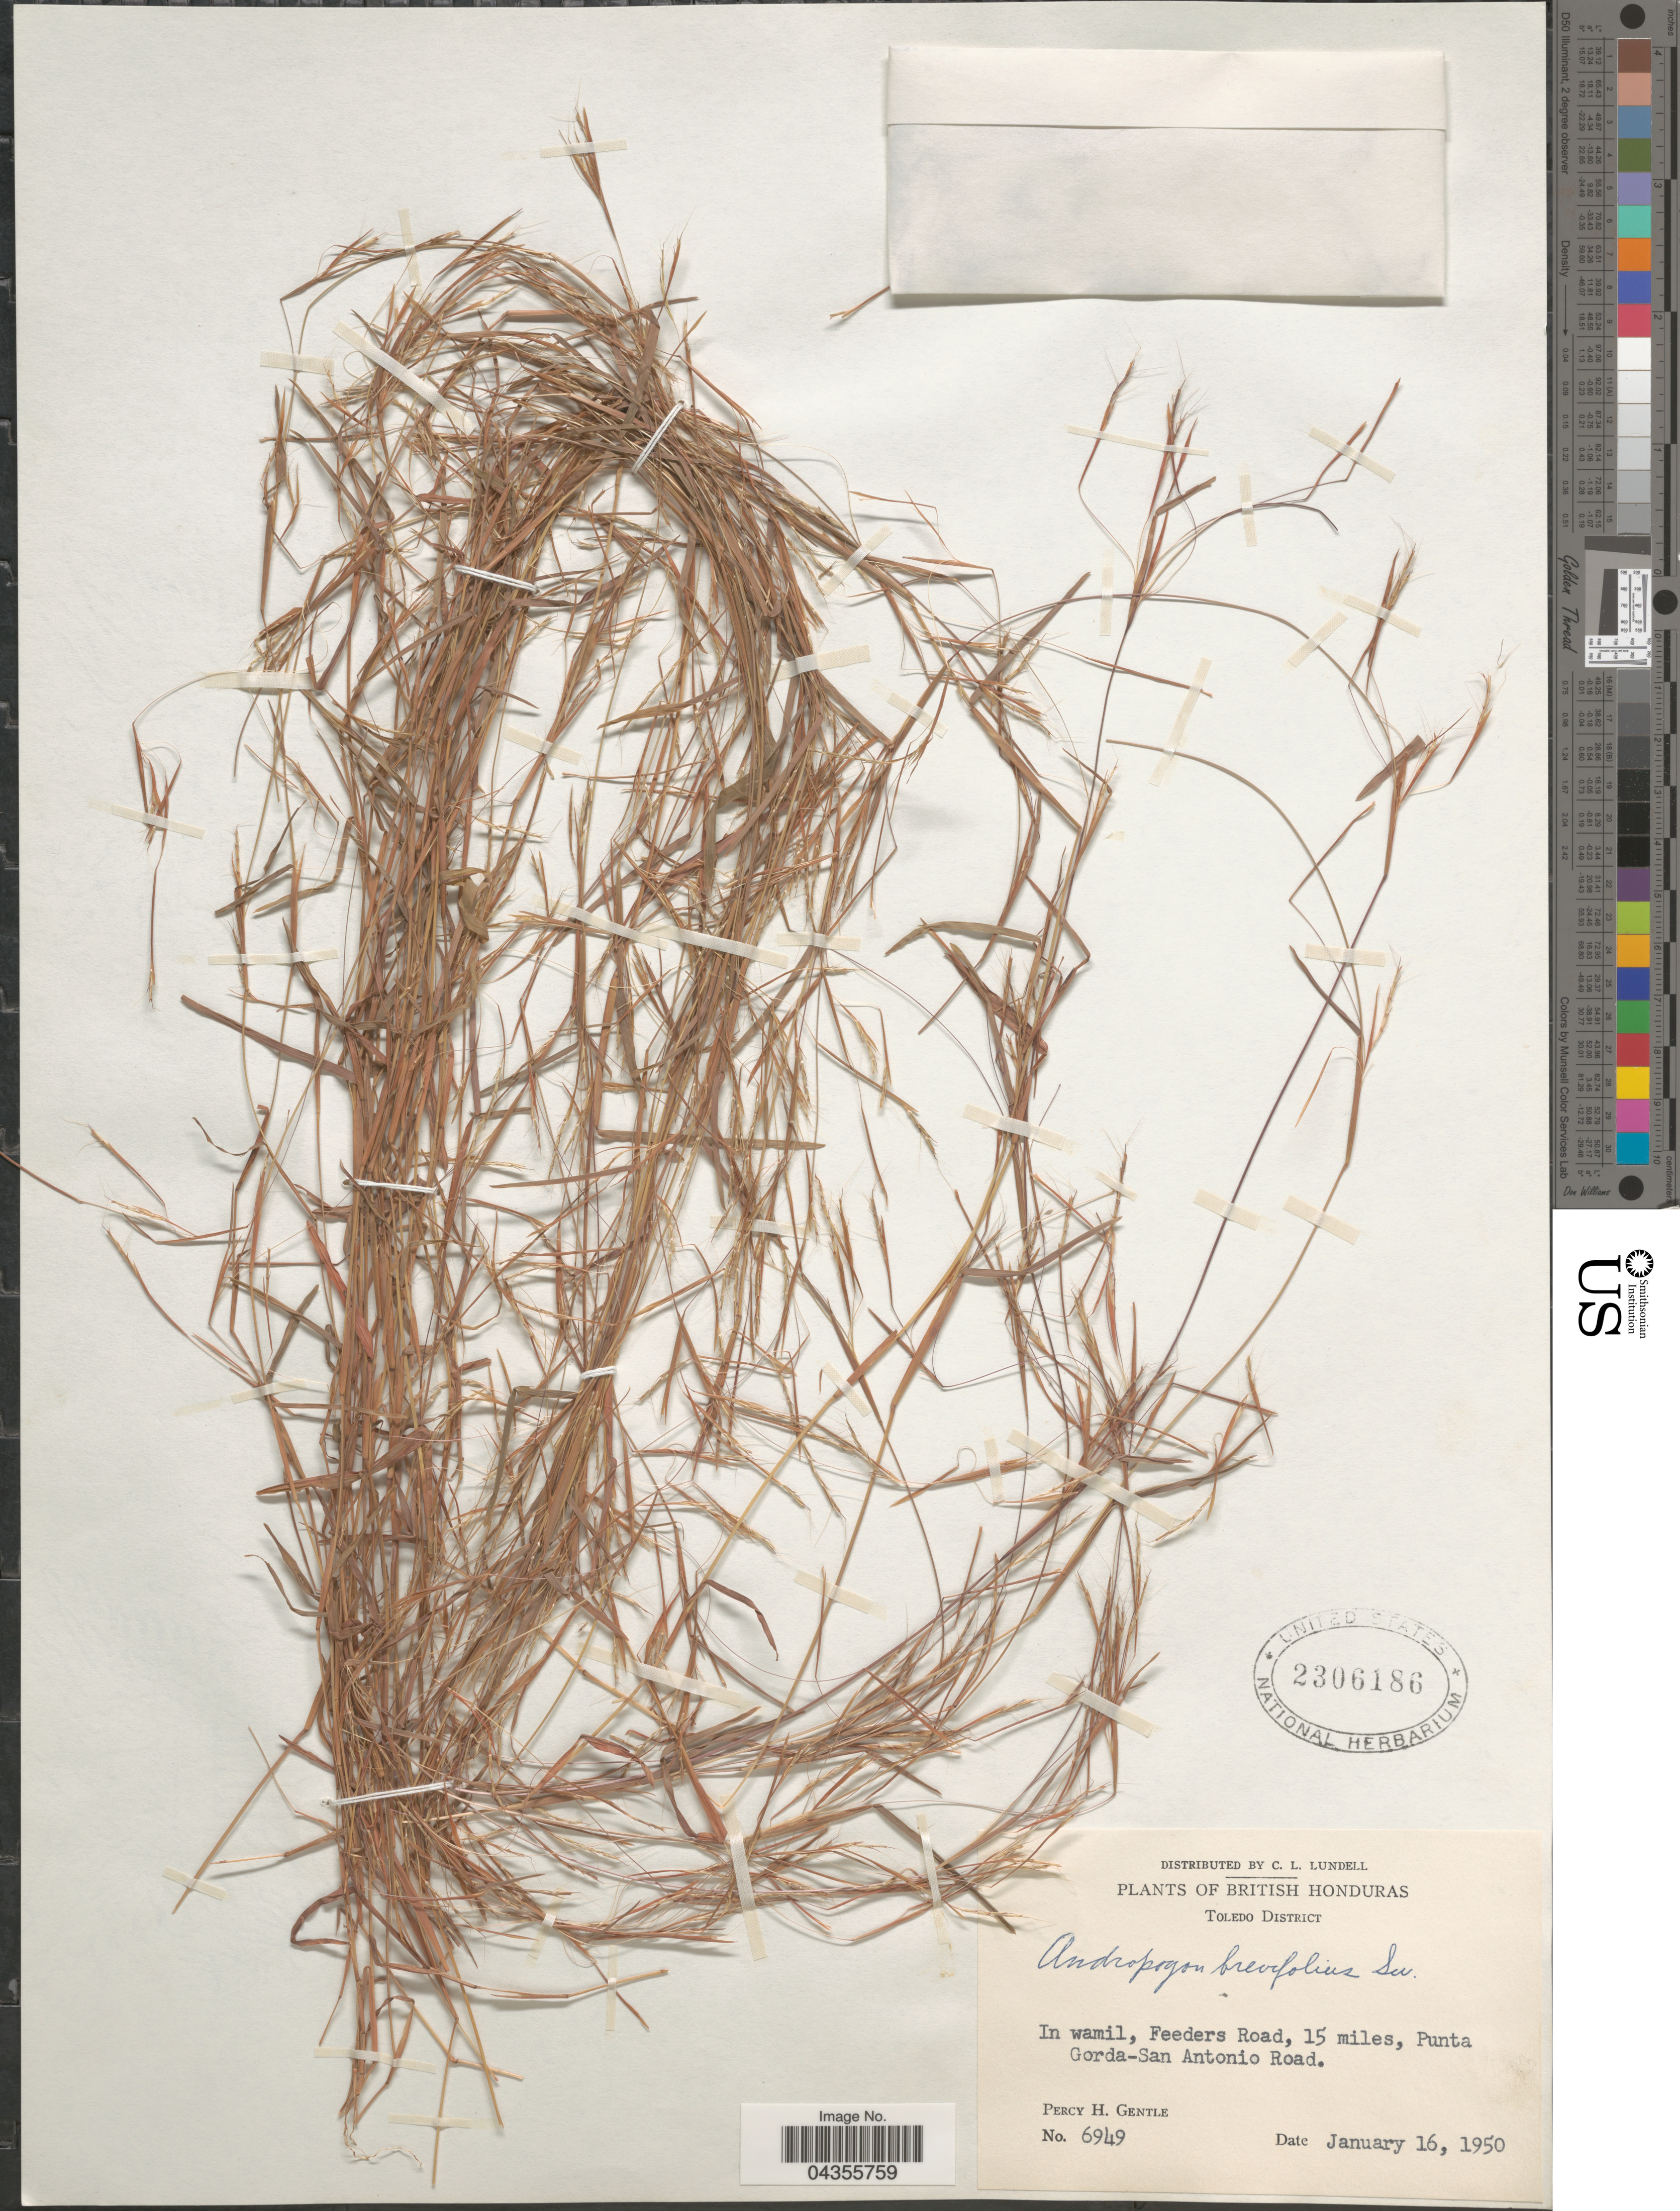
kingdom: Plantae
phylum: Tracheophyta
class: Liliopsida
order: Poales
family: Poaceae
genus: Schizachyrium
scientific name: Schizachyrium brevifolium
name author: (Sw.) Nees ex Büse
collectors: P. H. Gentle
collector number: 6949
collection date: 1950-01-16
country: Belize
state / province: Toledo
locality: British Honduras. Toledo District. In wamil, Feeders Road, 15 miles, Punta Gorda-San Antonio Road.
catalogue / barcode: US 2306186